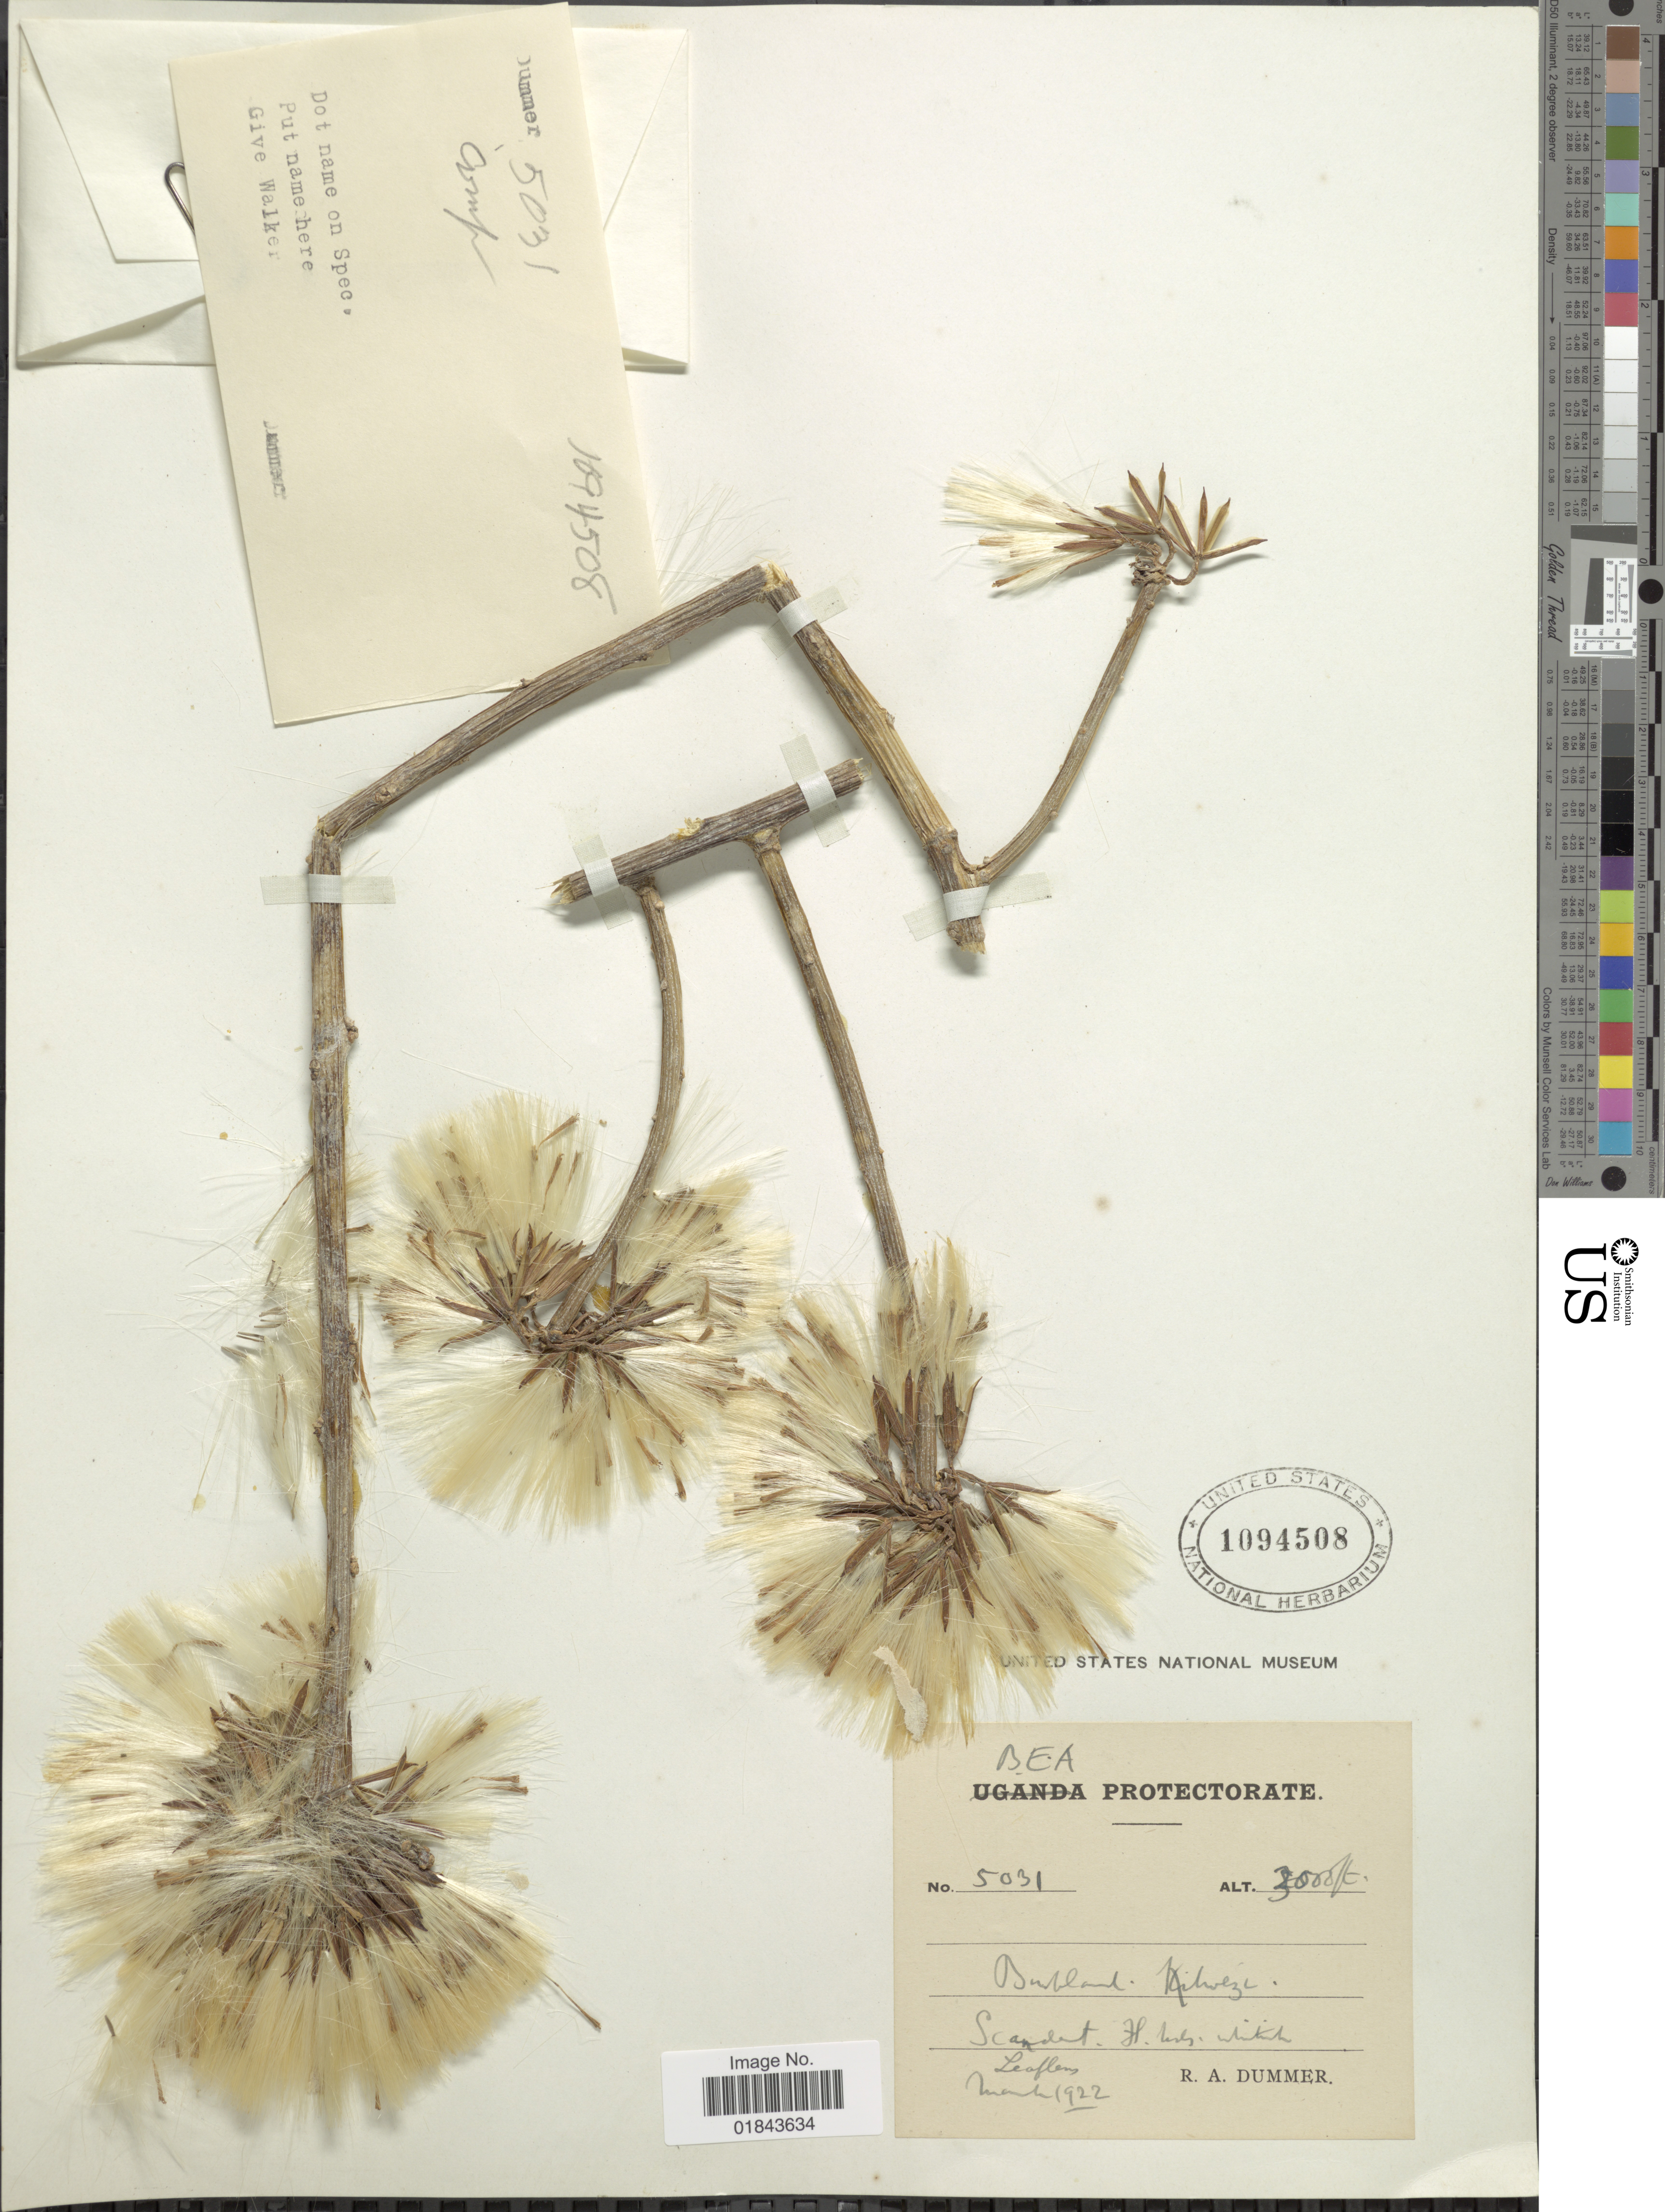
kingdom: Plantae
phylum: Tracheophyta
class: Magnoliopsida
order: Asterales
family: Asteraceae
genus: Notonia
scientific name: Notonia sp.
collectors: R. Dümmer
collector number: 5031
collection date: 1922-03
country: Kenya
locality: B.E.A. Protectorate, Butland, Kibwezi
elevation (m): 914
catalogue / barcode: US 1094508